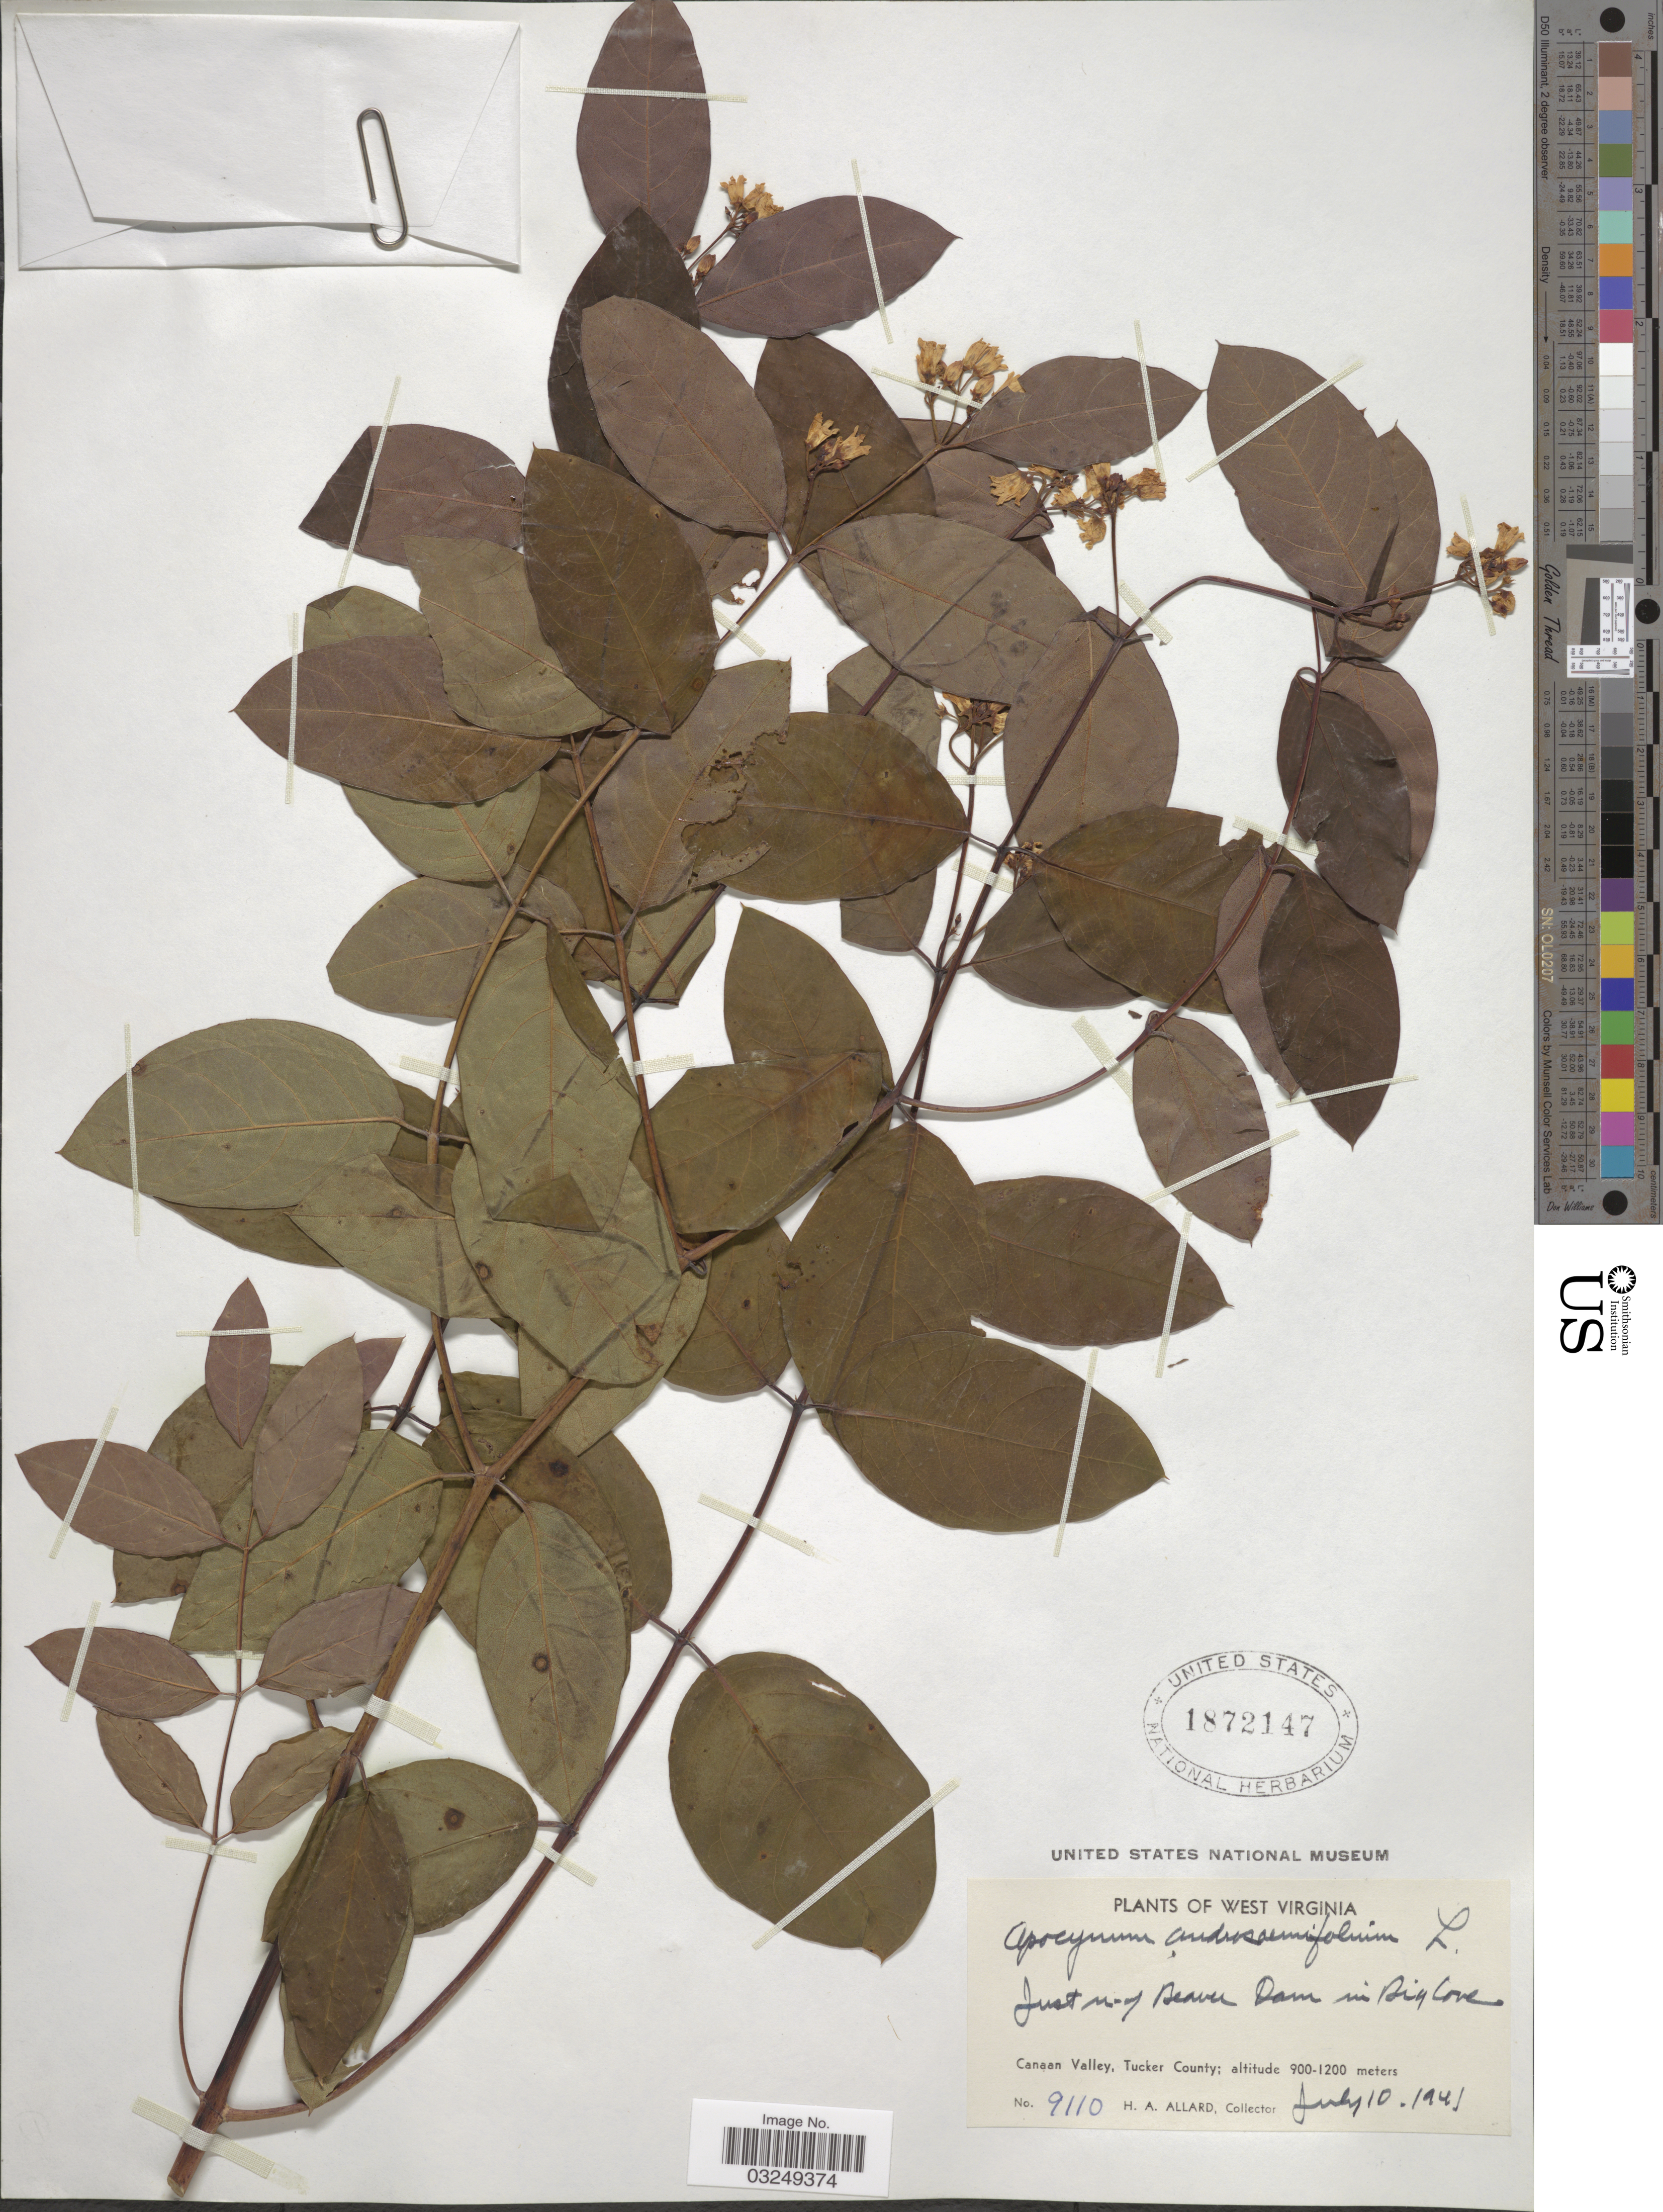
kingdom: Plantae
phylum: Tracheophyta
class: Magnoliopsida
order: Gentianales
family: Apocynaceae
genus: Apocynum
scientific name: Apocynum androsaemifolium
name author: L.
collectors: H. A. Allard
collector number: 9110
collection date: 1941-07-10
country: United States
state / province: West Virginia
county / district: Tucker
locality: Just N. of Beaver Dam in Big Love. Canaan Valley, Tucker County.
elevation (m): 900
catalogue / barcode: US 1872147